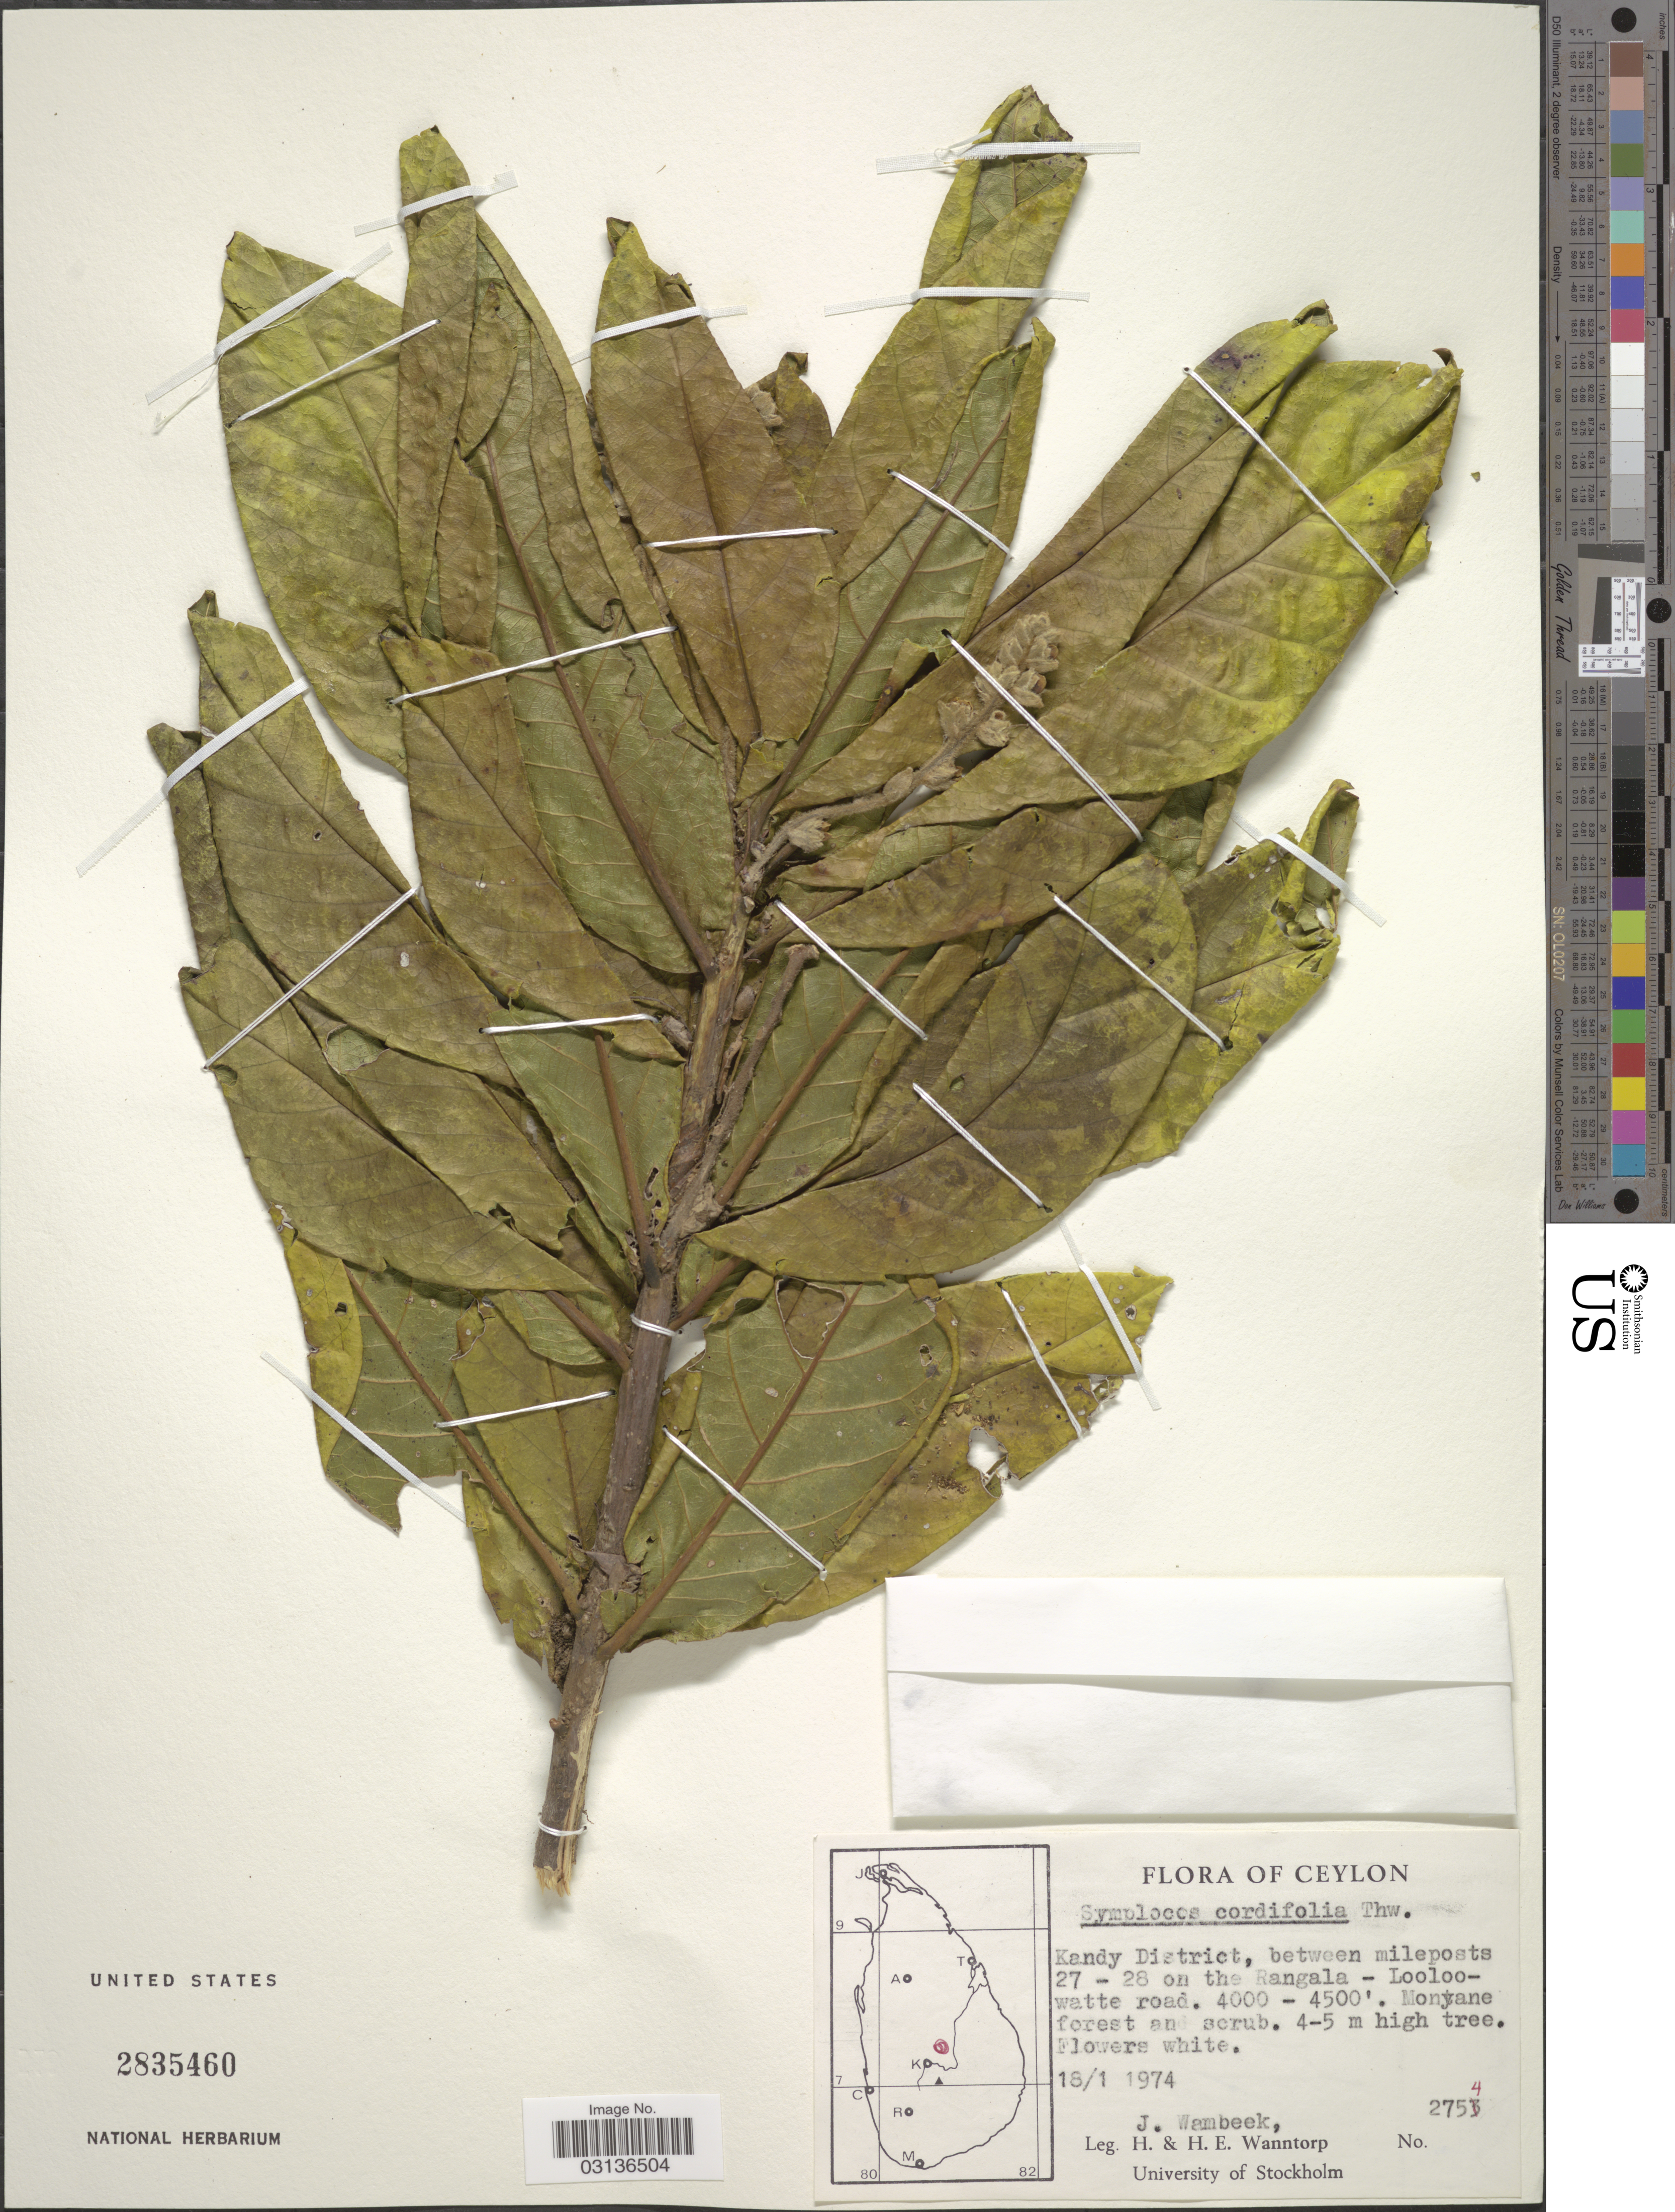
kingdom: Plantae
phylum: Tracheophyta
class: Magnoliopsida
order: Ericales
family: Symplocaceae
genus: Symplocos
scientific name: Symplocos cordifolia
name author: Thwaites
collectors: J. Wambeek, H. Wanntorp & H. Wanntorp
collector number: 2754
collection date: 1974-01-18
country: Sri Lanka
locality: Ceylon. Kandy District, between mileposts 27 - 28 on the Rangala - Looloowatte road.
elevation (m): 1219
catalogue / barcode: US 2835460